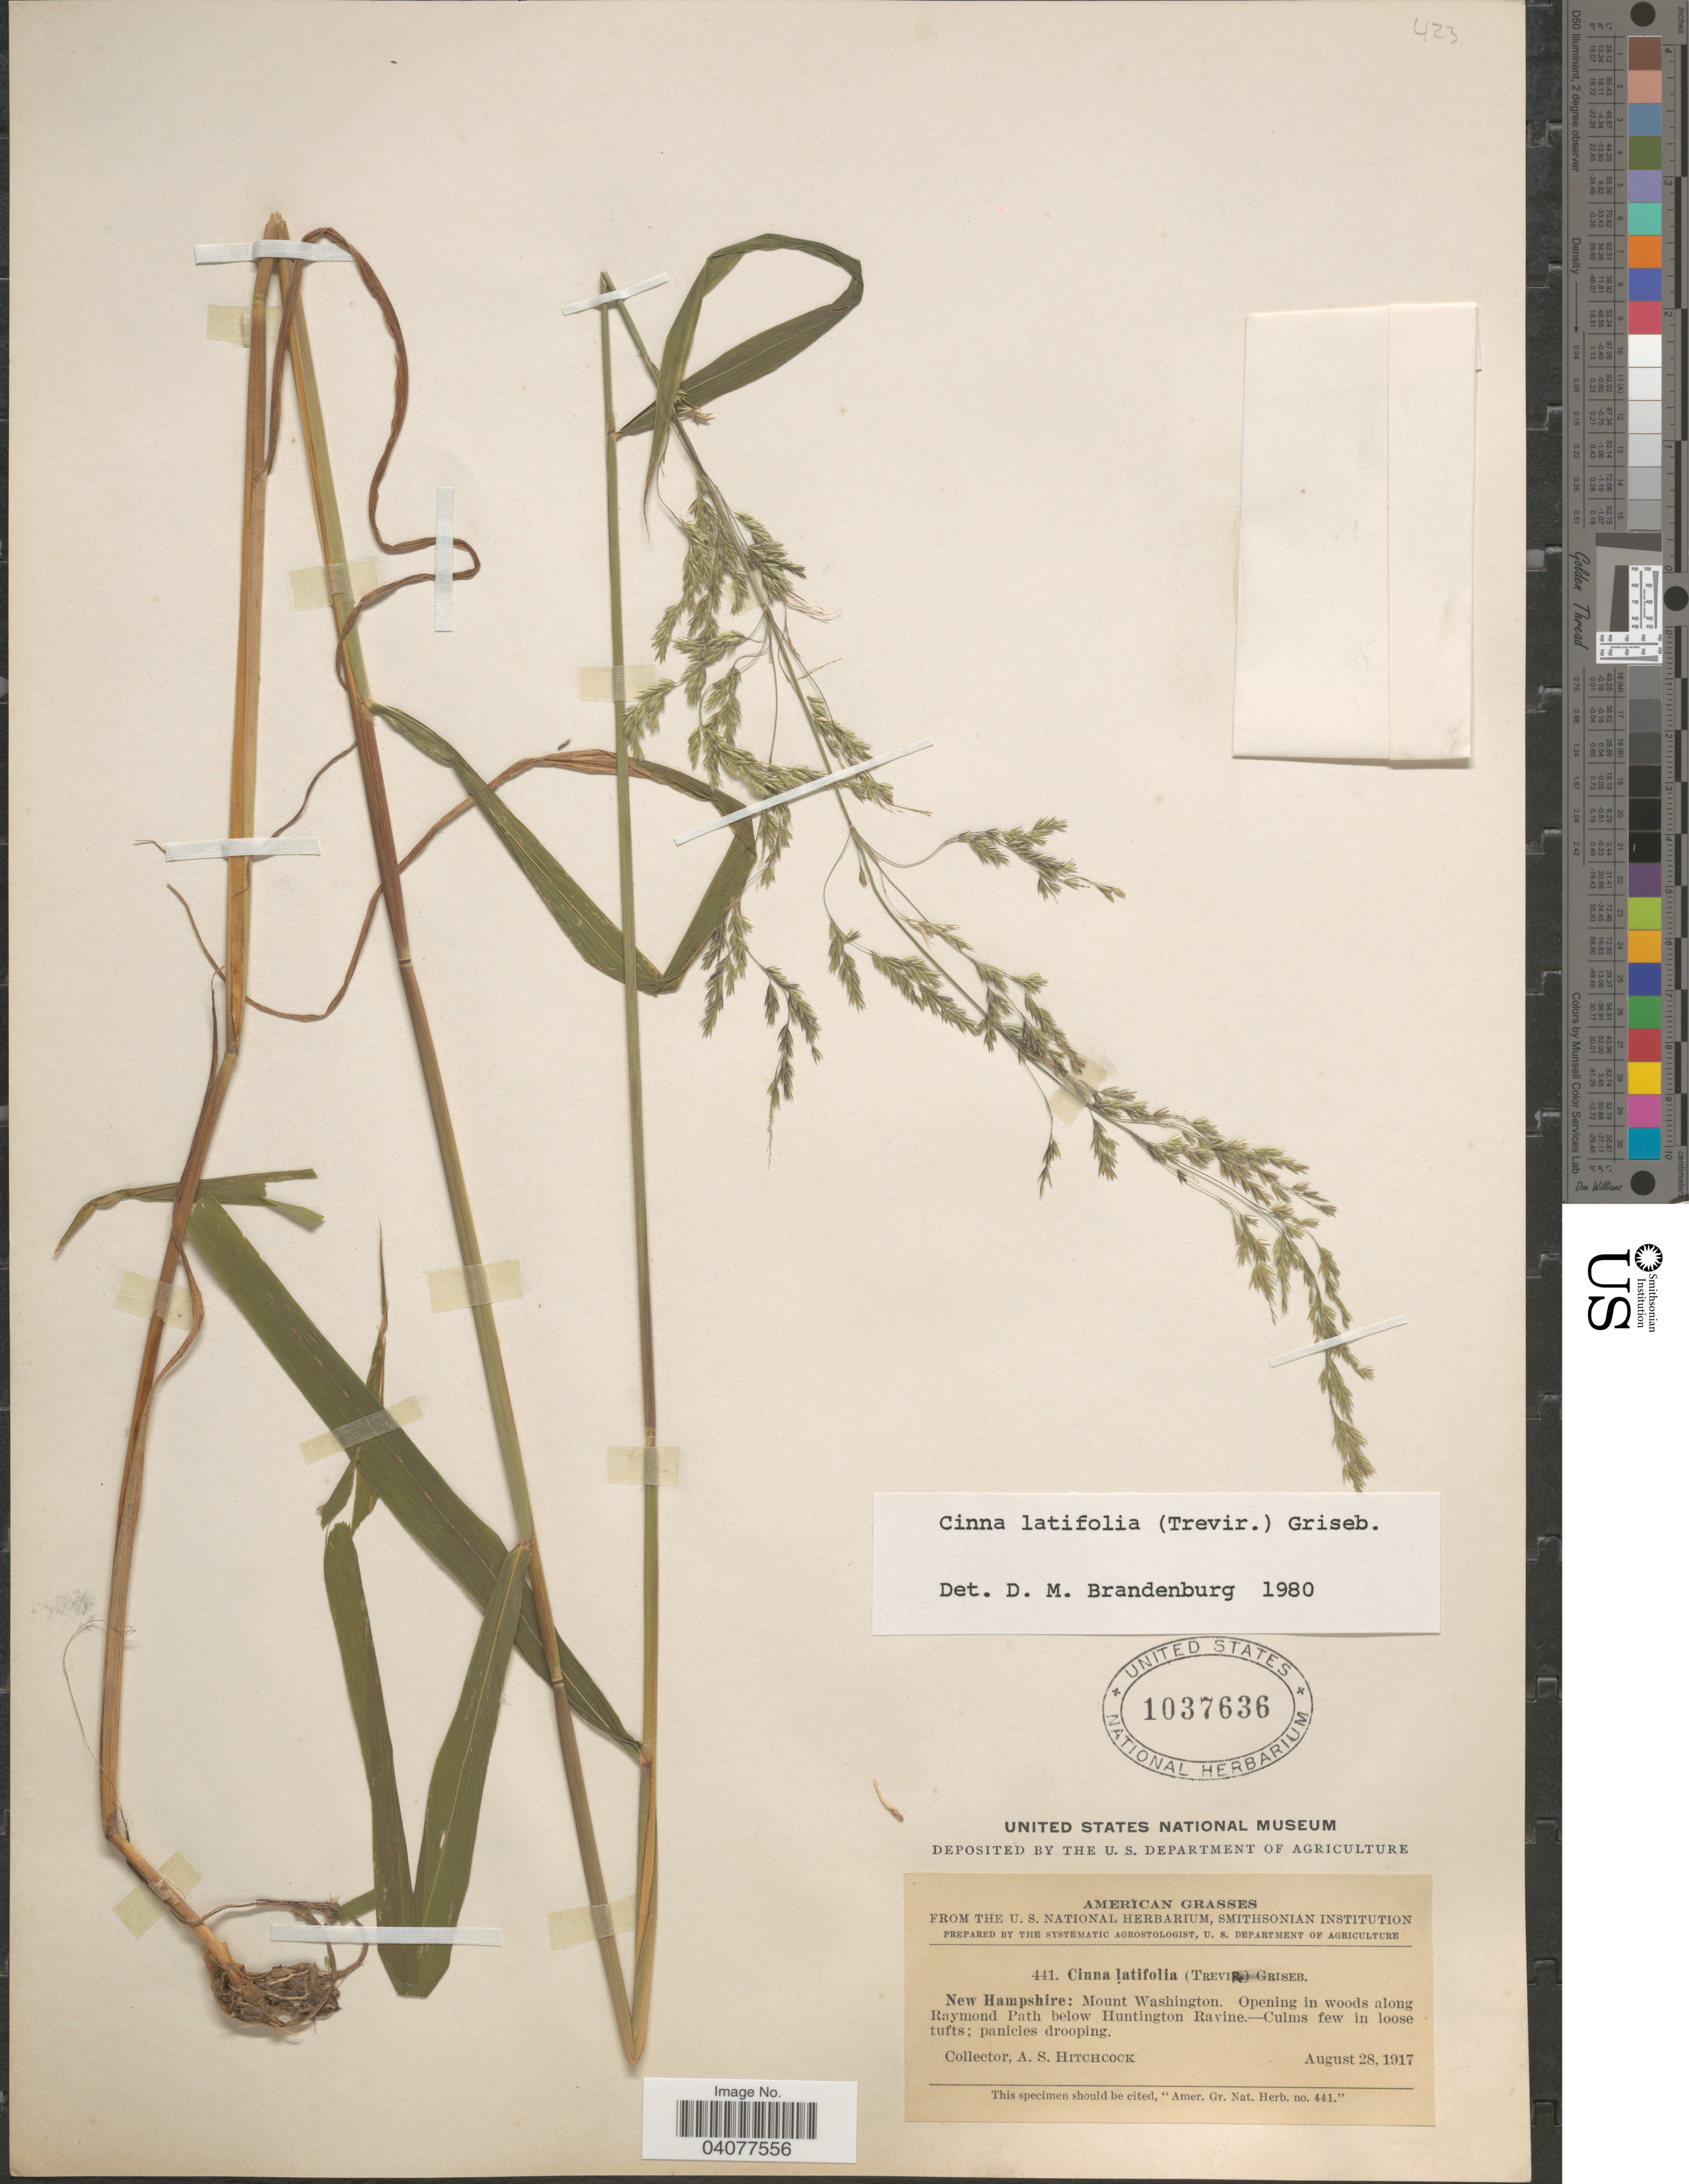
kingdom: Plantae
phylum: Tracheophyta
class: Liliopsida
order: Poales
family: Poaceae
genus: Cinna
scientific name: Cinna latifolia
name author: (Trevir. ex Goeppert) Griseb.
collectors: A. S. Hitchcock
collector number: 441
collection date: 1917-08-28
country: United States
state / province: New Hampshire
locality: Mount Washington. Opening in woods along Raymond Path below Huntington Ravine.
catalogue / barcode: US 1037636